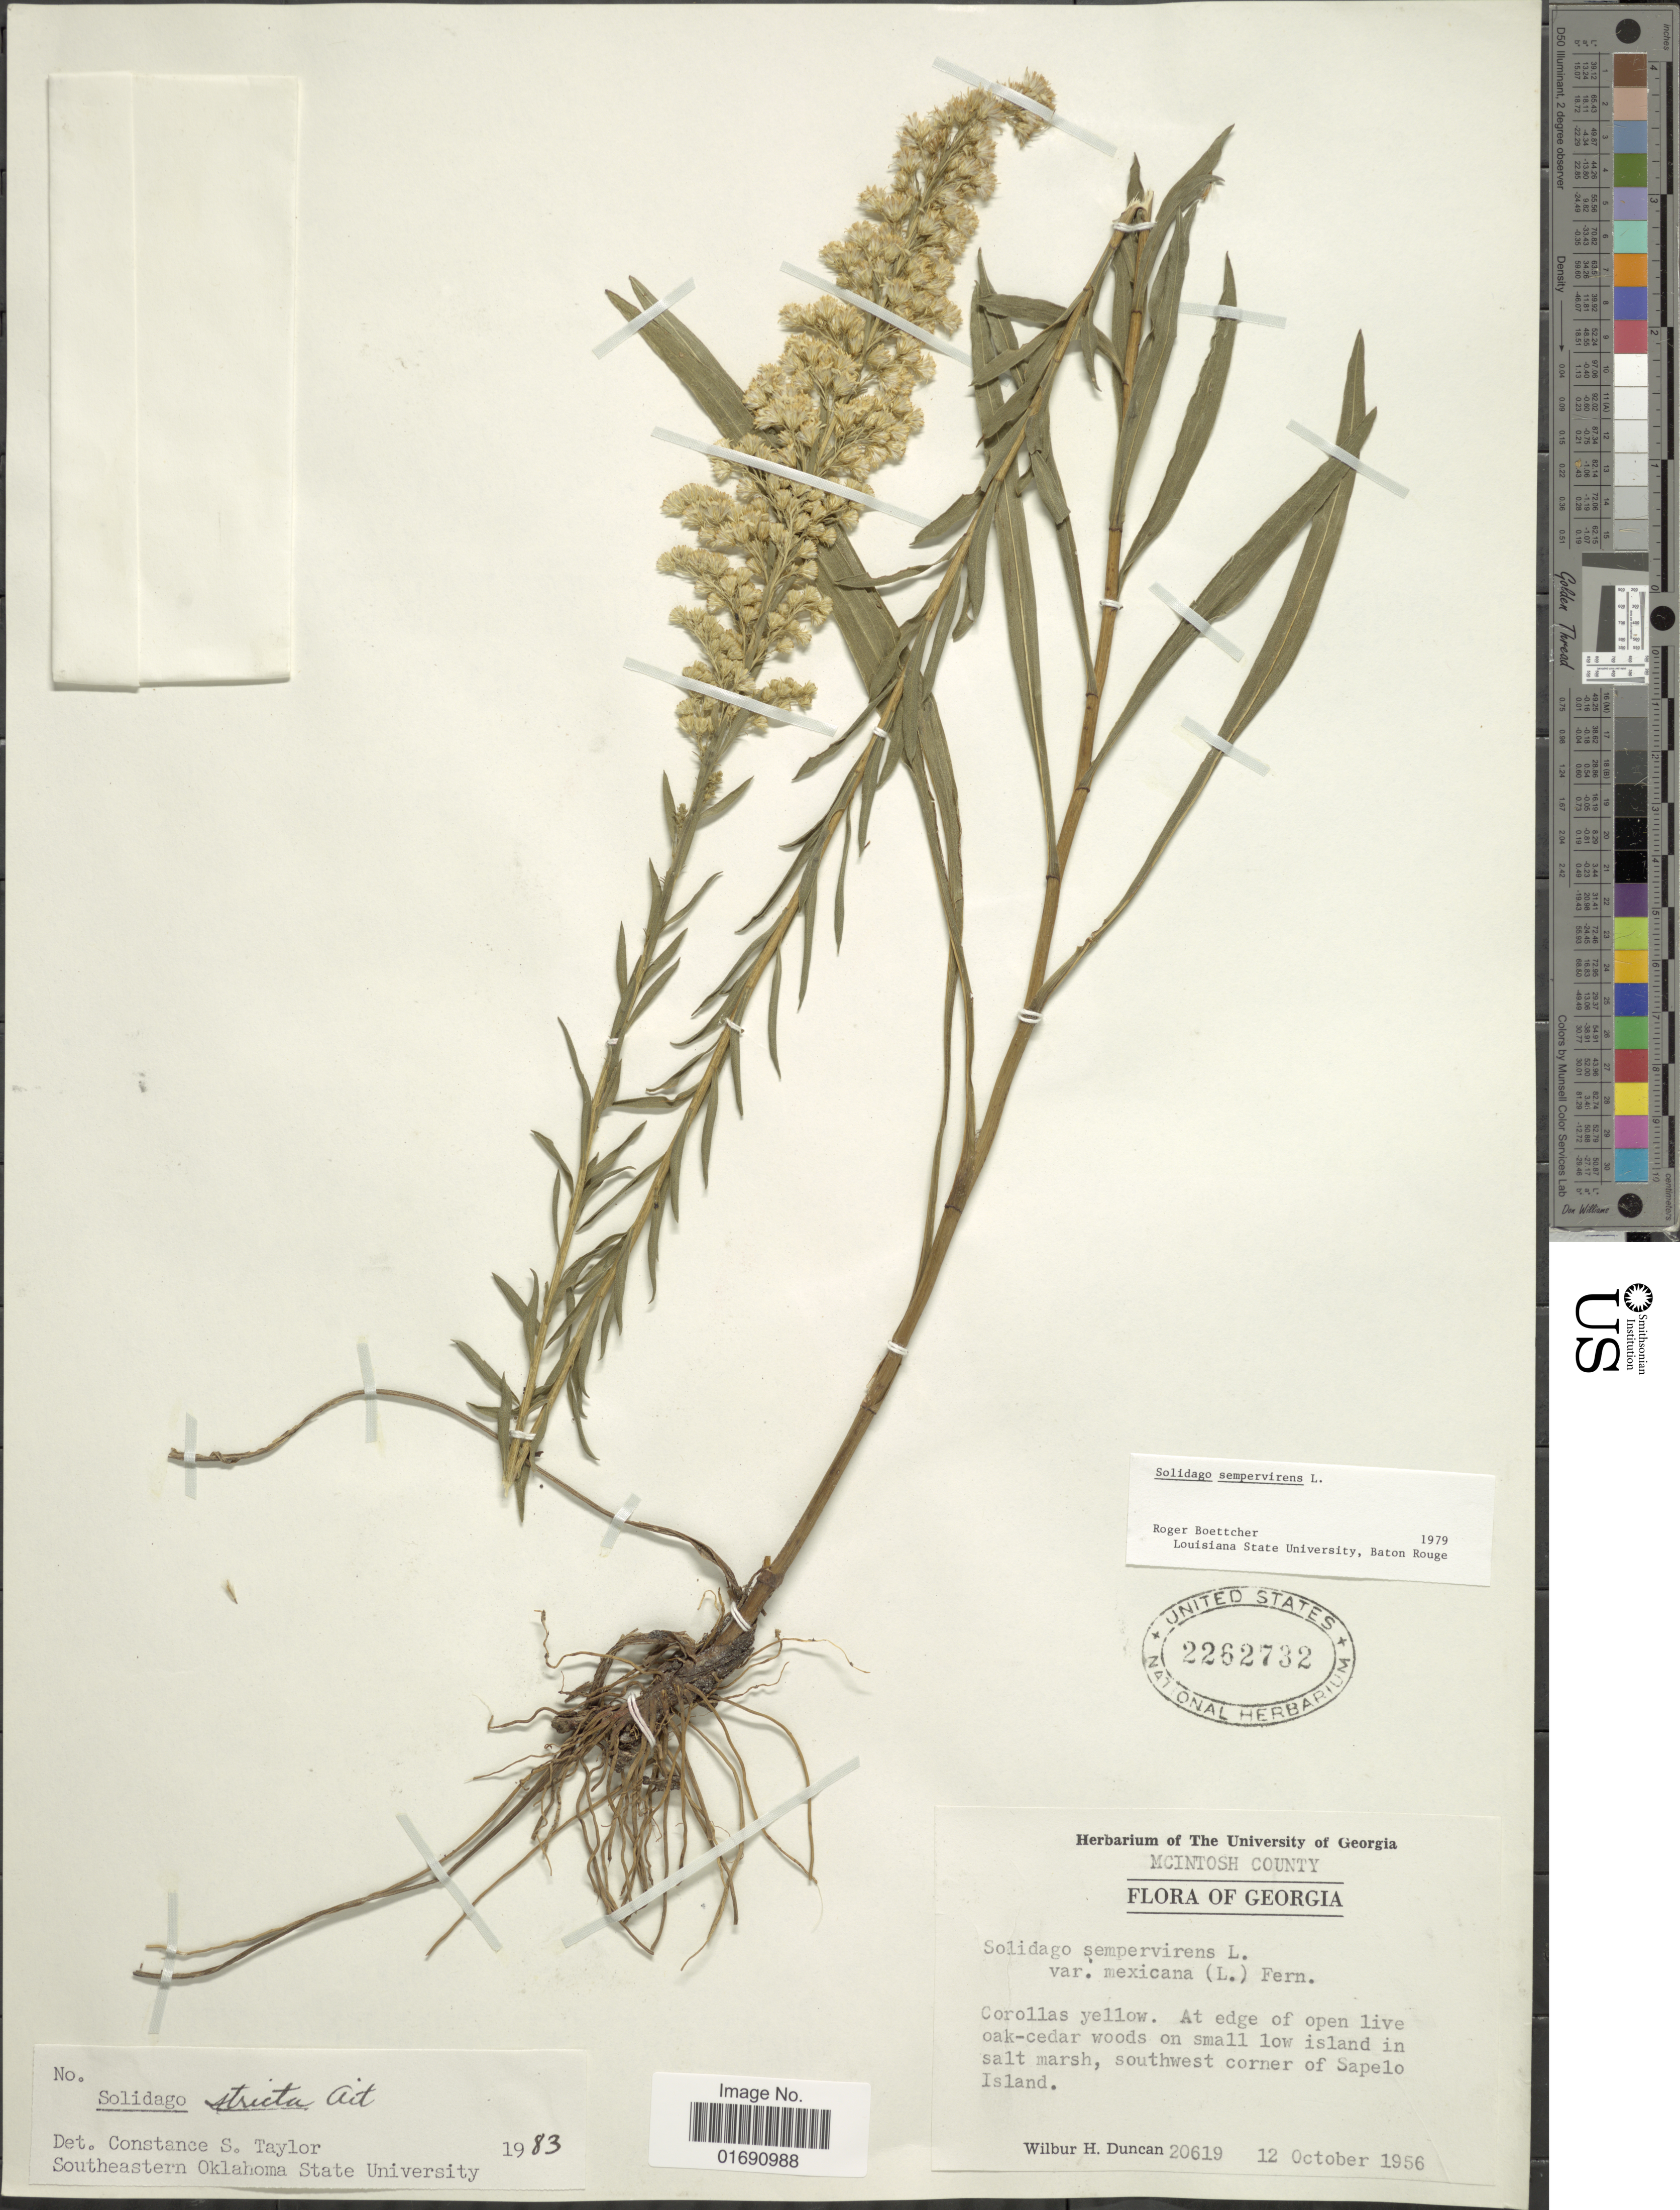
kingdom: Plantae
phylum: Tracheophyta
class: Magnoliopsida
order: Asterales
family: Asteraceae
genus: Solidago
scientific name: Solidago stricta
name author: Aiton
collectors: W. H. Duncan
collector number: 20619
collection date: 1956-10-12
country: United States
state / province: Georgia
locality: Mcintosh County. Corollas yellow. At edge of open live oak-cedar woods on small low island in salt marh, southwest corner of Sapelo Island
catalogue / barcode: US 2262732